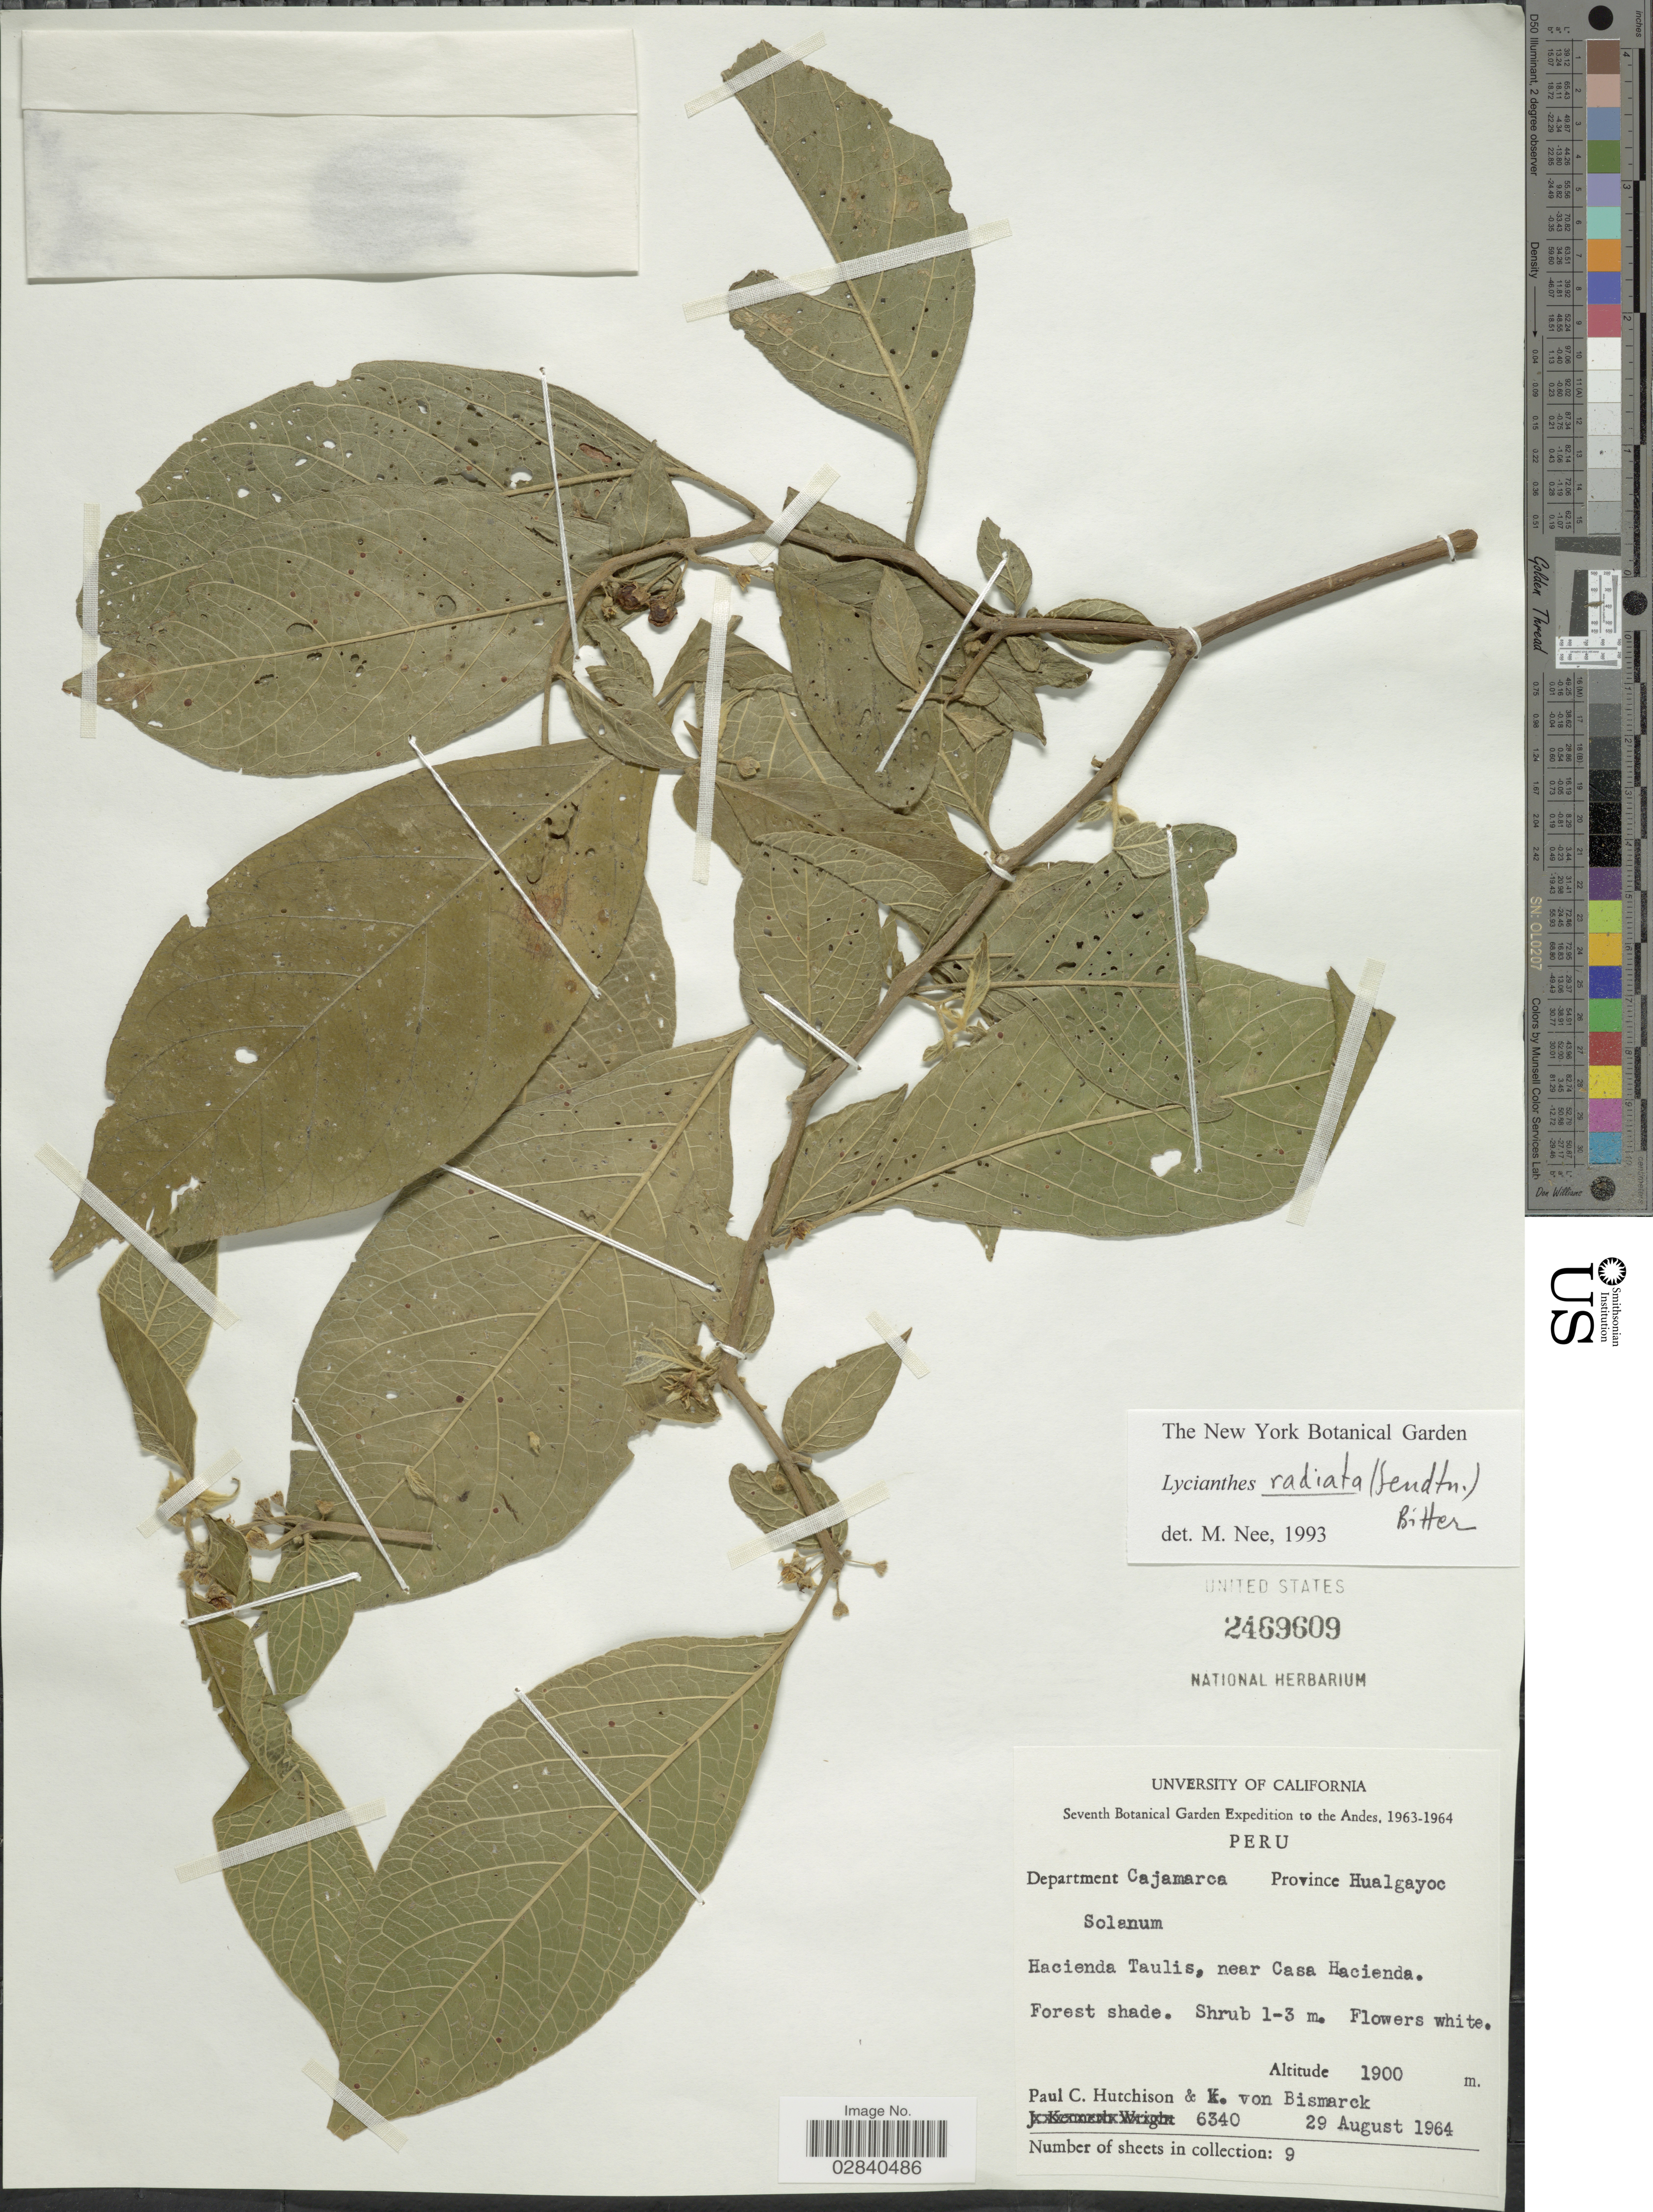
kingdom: Plantae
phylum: Tracheophyta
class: Magnoliopsida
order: Solanales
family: Solanaceae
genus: Lycianthes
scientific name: Lycianthes radiata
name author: (Sendtn.) Bitter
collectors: P. C. Hutchison & K. von Bismarck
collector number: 6340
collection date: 1964-08-29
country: Peru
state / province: Cajamarca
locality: The Andes, Department Cajamarca, Province Hualgayoc, Hacienda Taulis, near Casa Hacienda.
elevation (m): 1900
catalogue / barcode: US 2469609